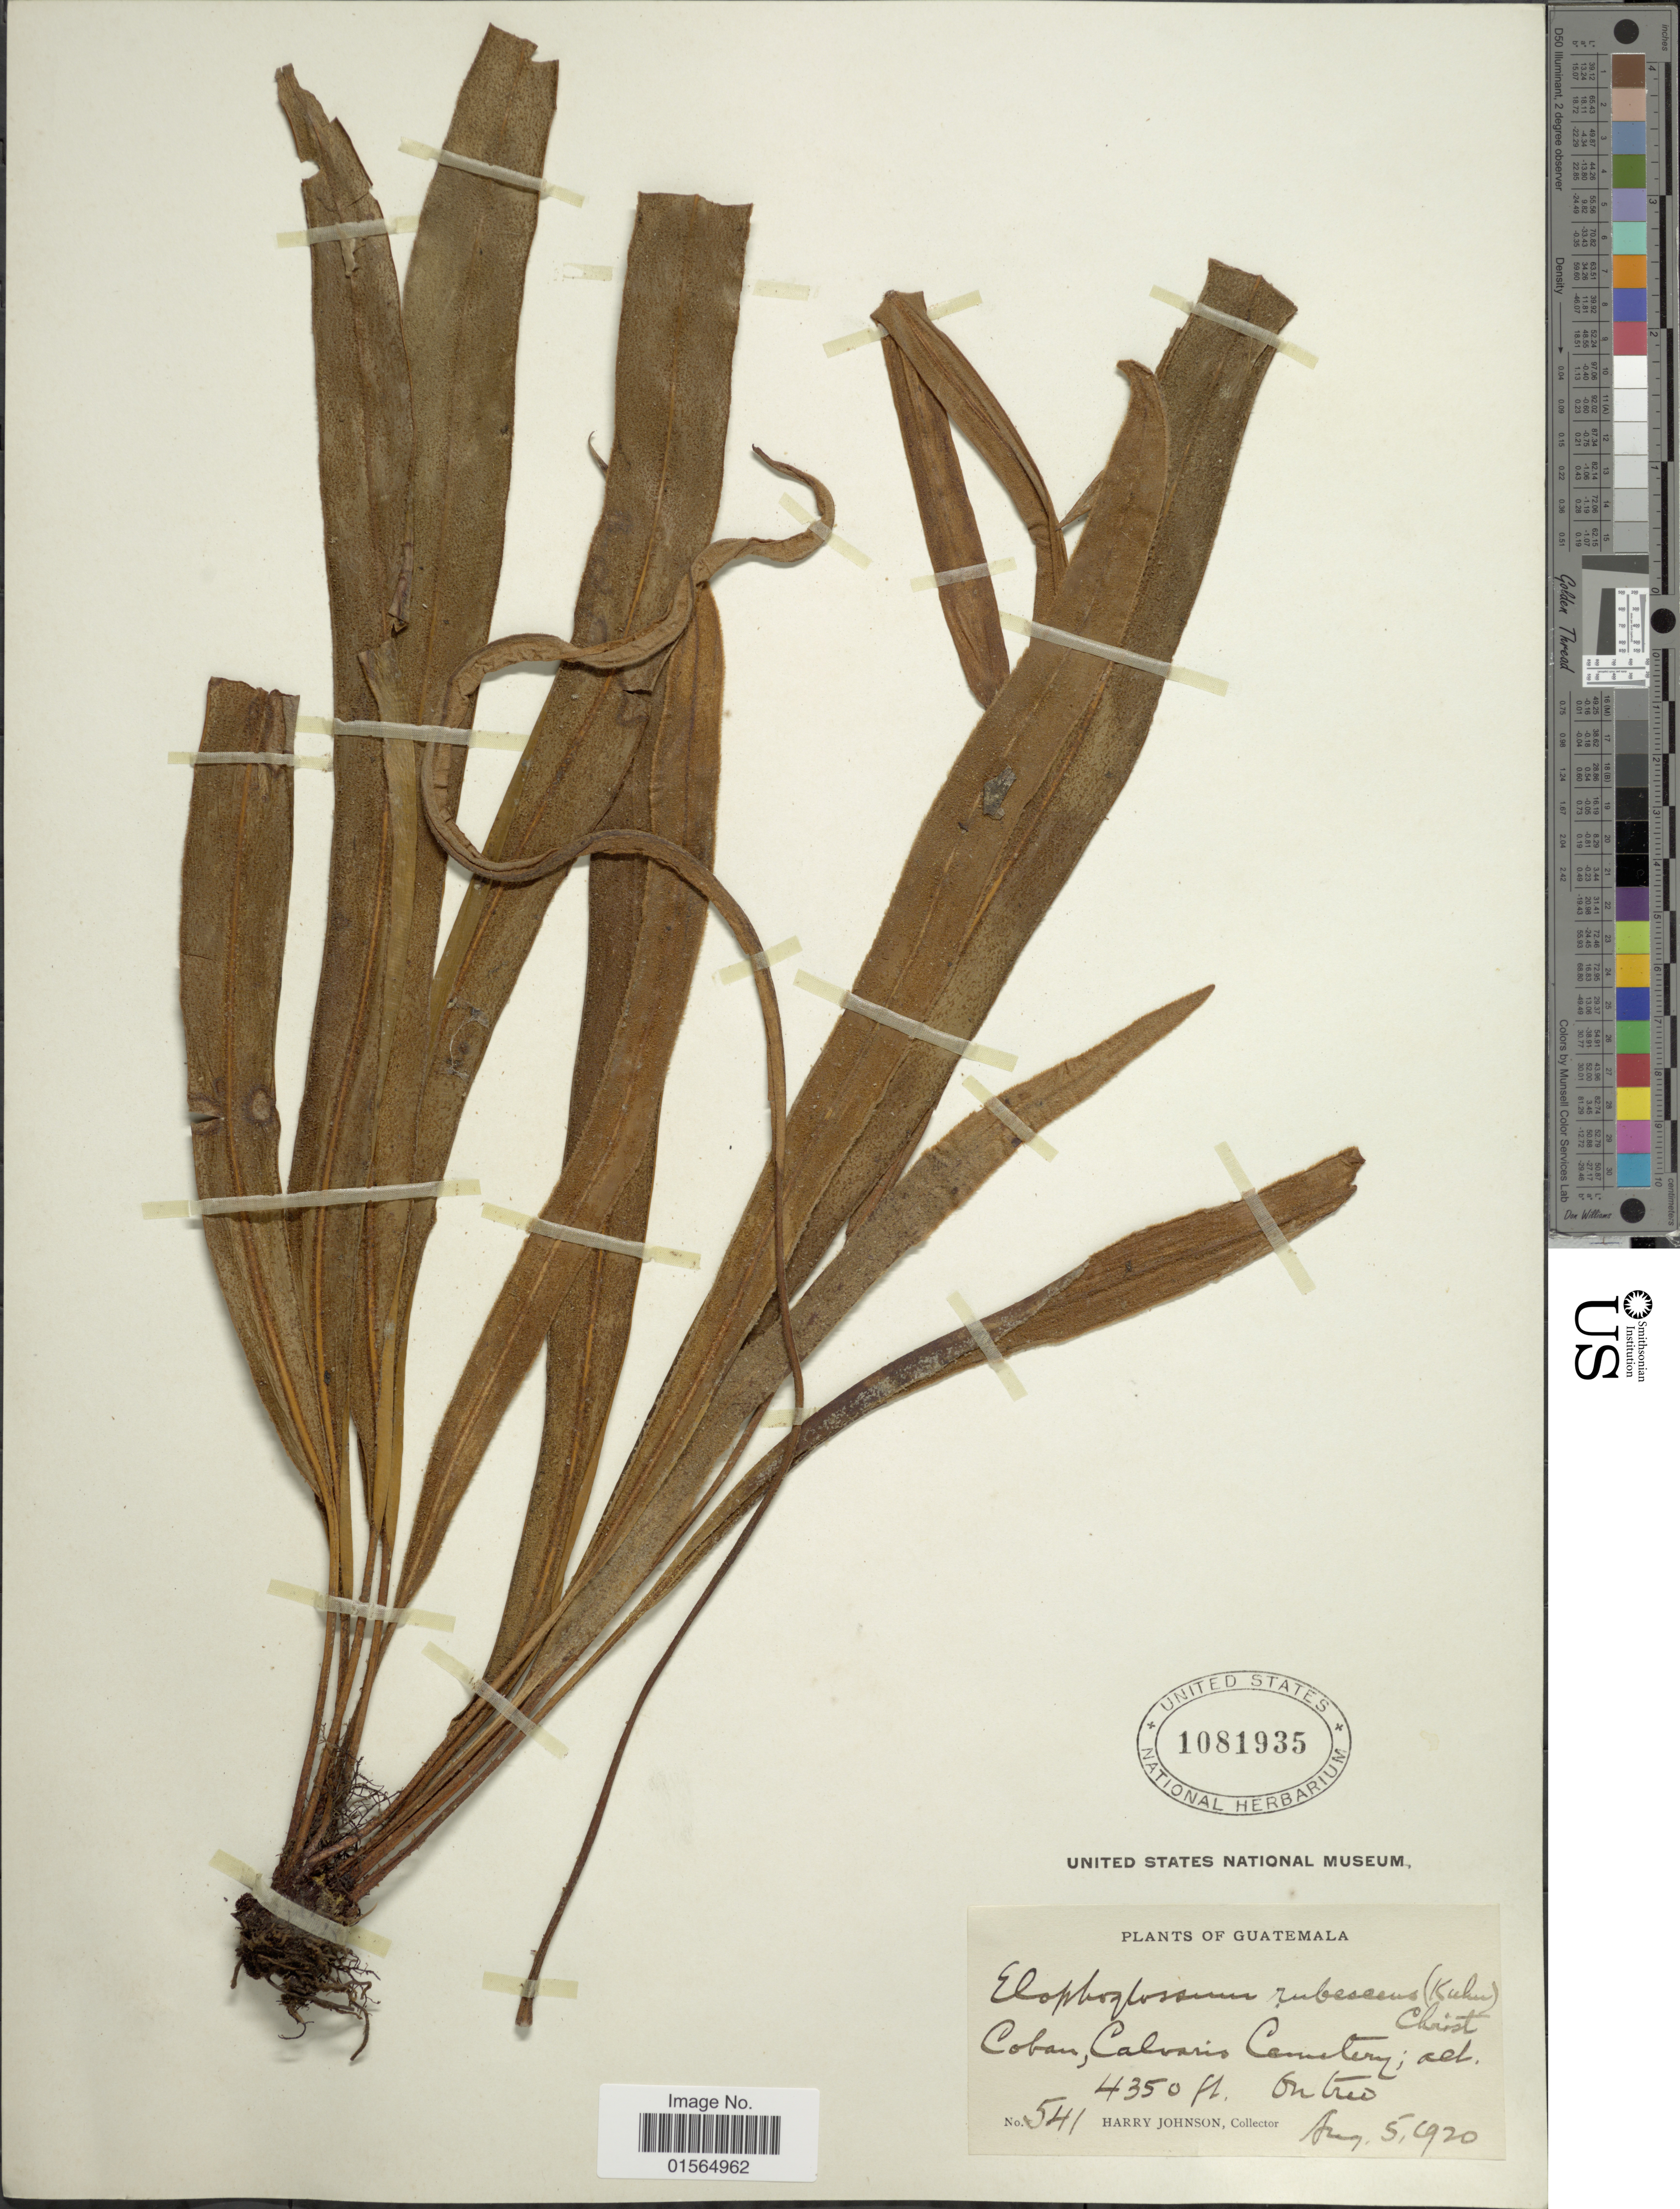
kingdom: Plantae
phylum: Tracheophyta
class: Polypodiopsida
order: Polypodiales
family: Dryopteridaceae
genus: Elaphoglossum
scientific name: Elaphoglossum rubescens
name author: Kuhn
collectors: H. Johnson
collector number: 541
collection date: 1920-08-05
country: Guatemala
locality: Coban, Calvaris Cemetery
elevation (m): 1326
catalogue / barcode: US 1081935